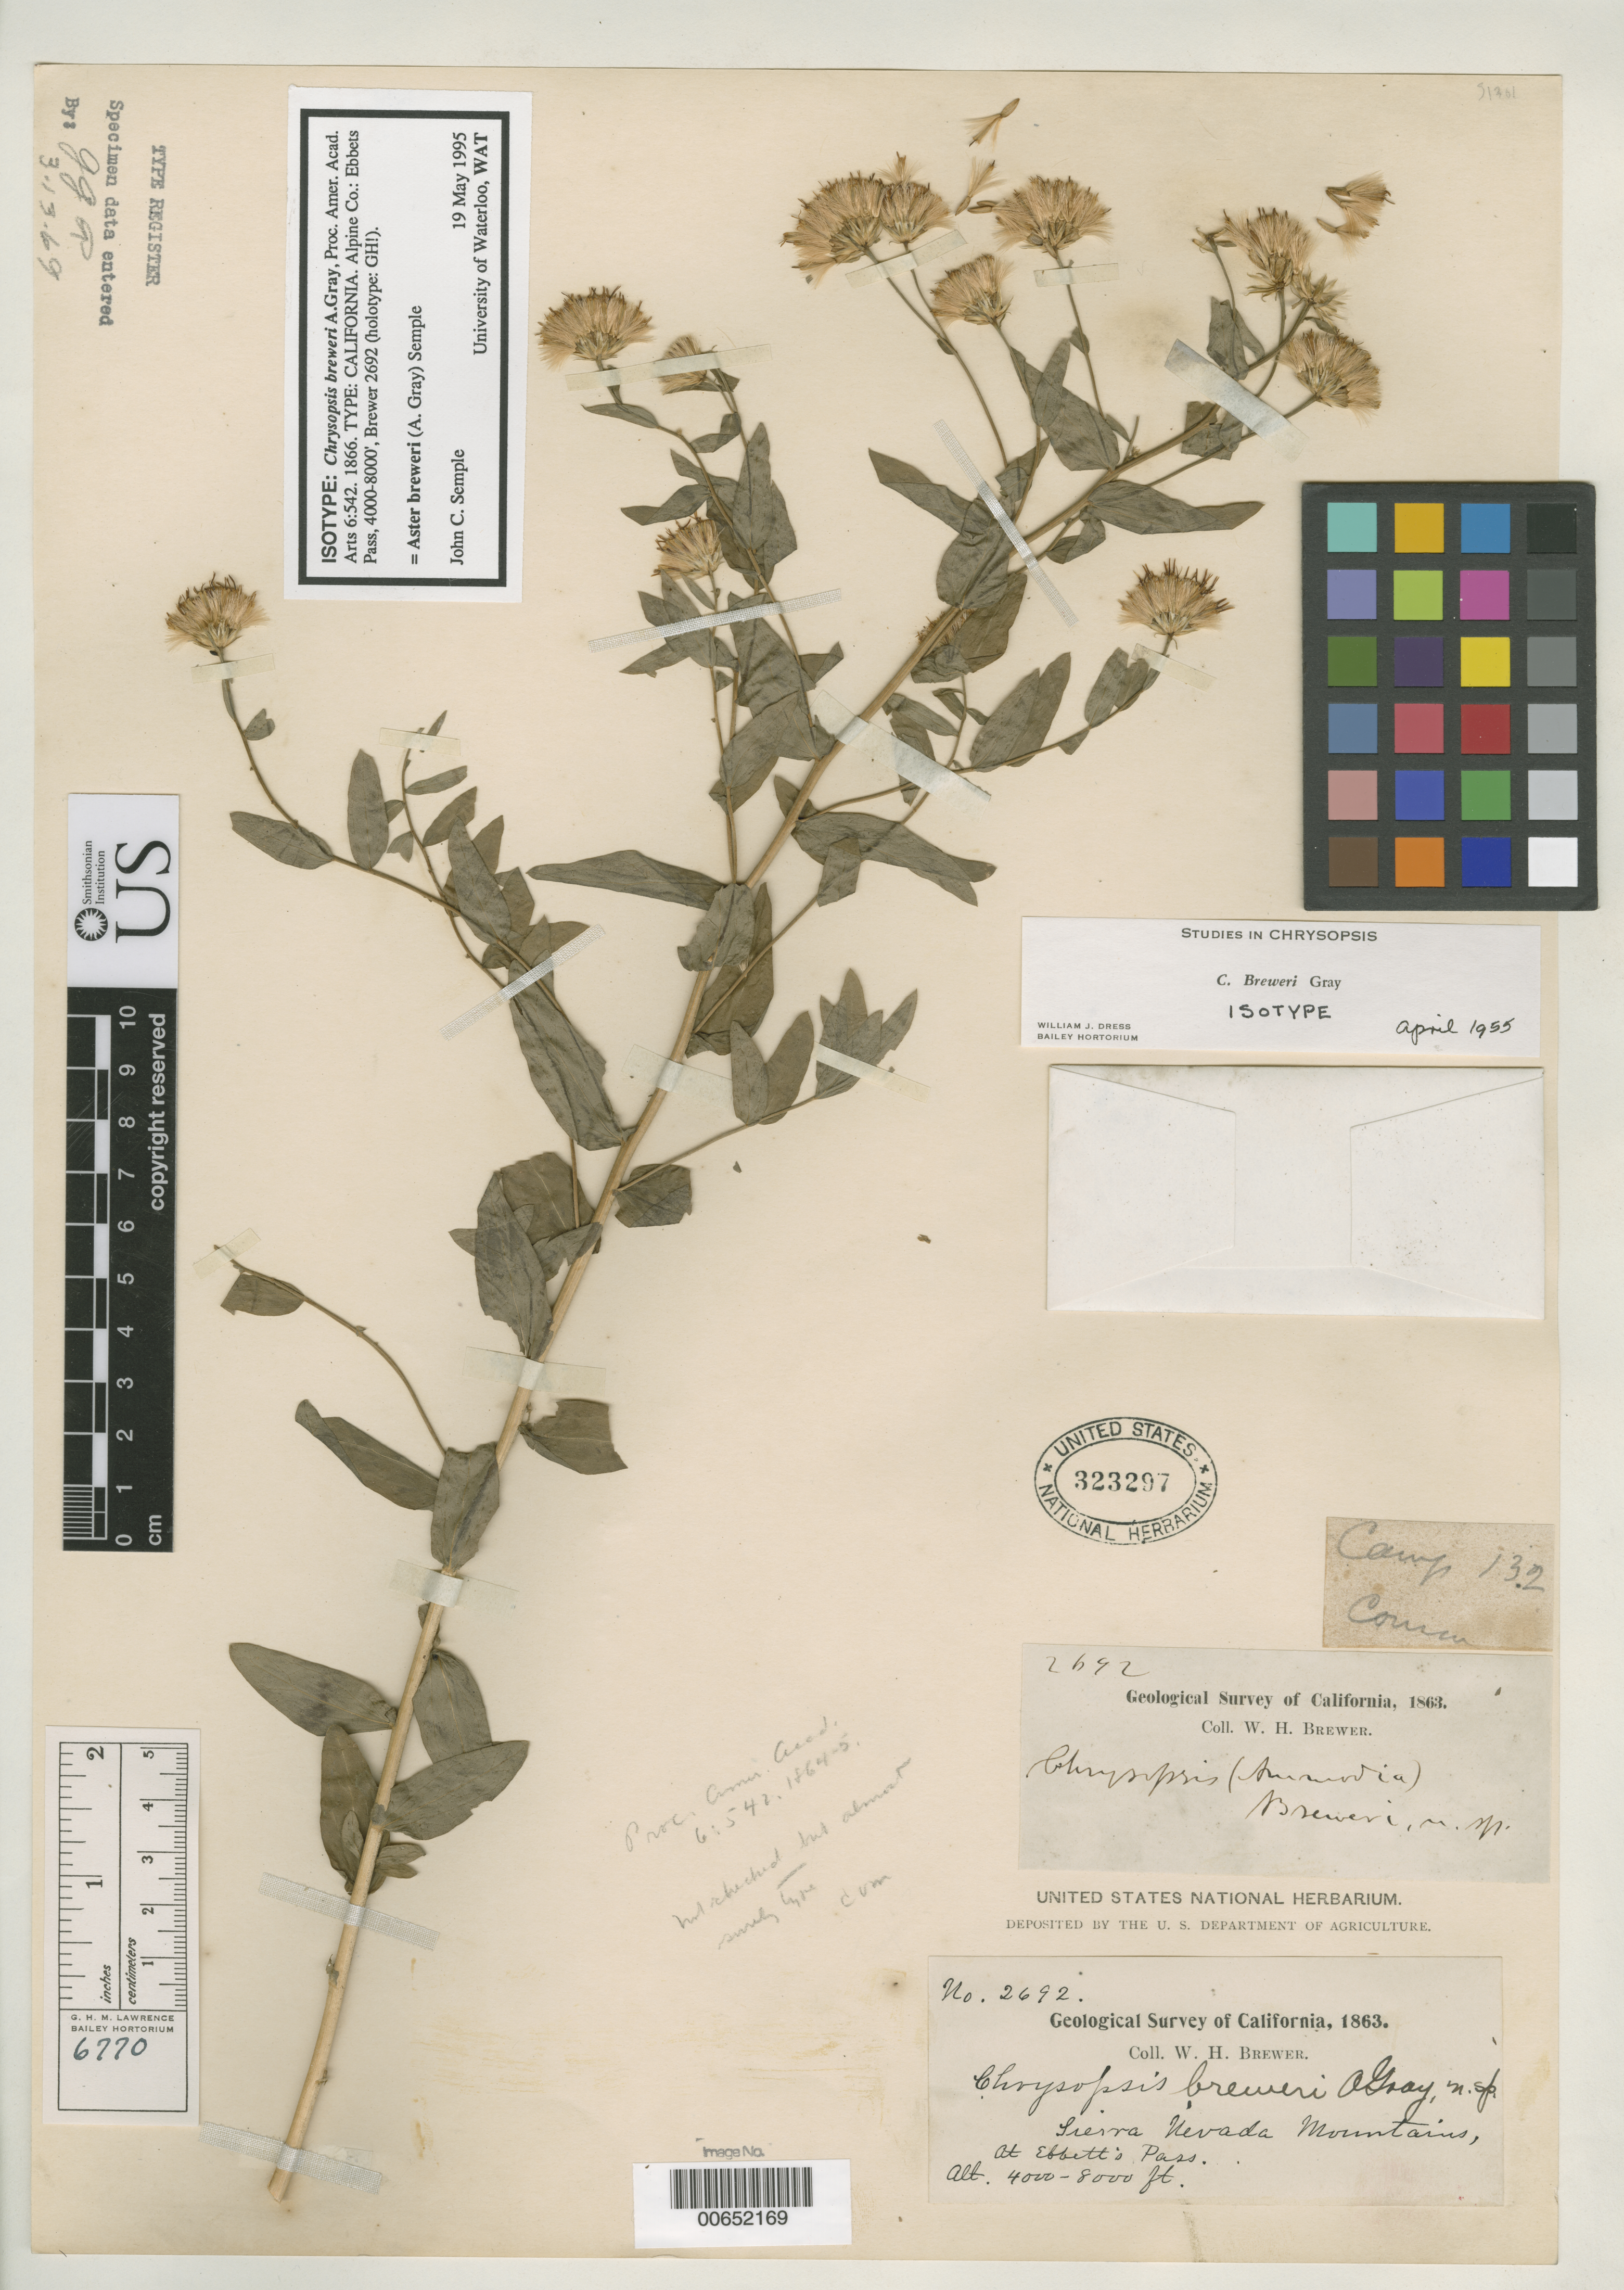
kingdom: Plantae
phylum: Tracheophyta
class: Magnoliopsida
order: Asterales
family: Asteraceae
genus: Chrysopsis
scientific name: Chrysopsis breweri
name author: A. Gray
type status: Isotype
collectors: W. H. Brewer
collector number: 2692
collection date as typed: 1863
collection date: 1863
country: United States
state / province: California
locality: Sierra Nevada Mountains, at Ebbett's Pass.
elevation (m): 1219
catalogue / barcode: US 323297